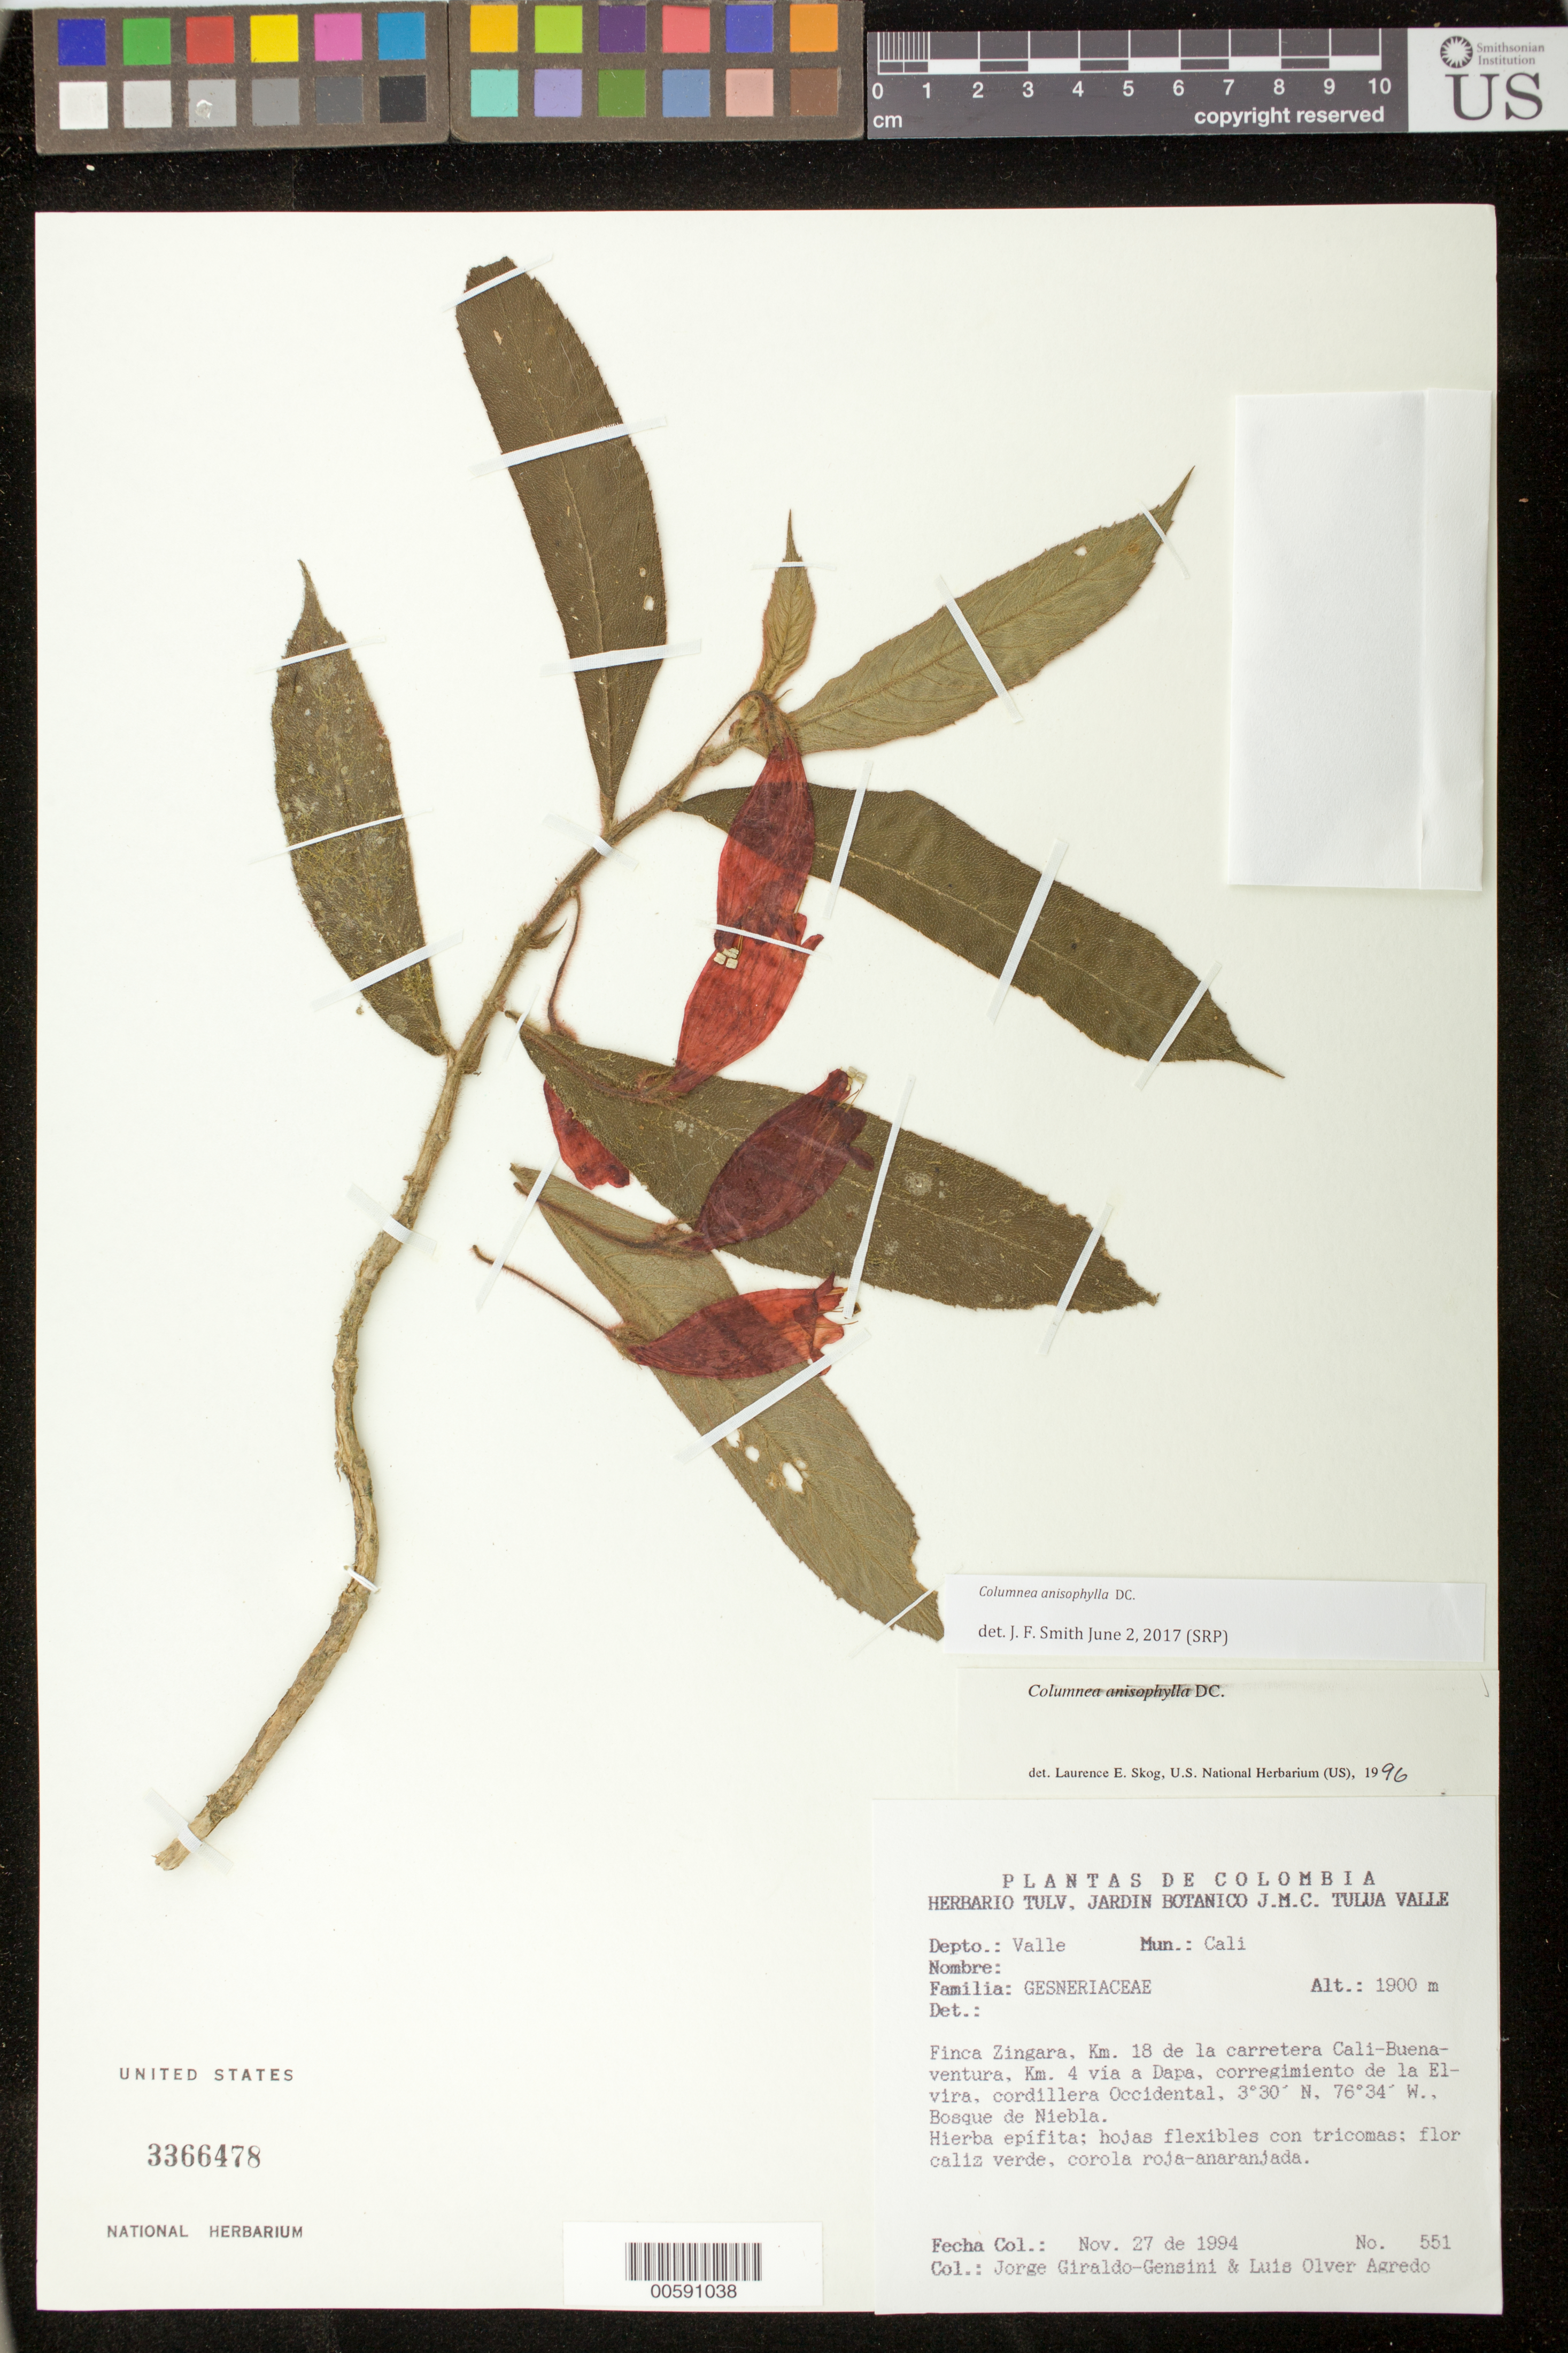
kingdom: Plantae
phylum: Tracheophyta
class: Magnoliopsida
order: Lamiales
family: Gesneriaceae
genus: Columnea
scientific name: Columnea anisophylla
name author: DC.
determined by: Skog, Laurence E.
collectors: J. Giraldo-Gensini & L. O. Agredo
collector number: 551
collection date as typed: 27 Nov 1994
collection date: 1994-11-27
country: Colombia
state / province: Valle del Cauca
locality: Mpio. Cali; Finca Zingara, Km 18 de la carretera Cali-Buenaventura, km 4 via a Dapa, corregimiento de la Elvira, cordillera Occidental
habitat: Bosque de Niebla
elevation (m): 1900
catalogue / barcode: US 3366478